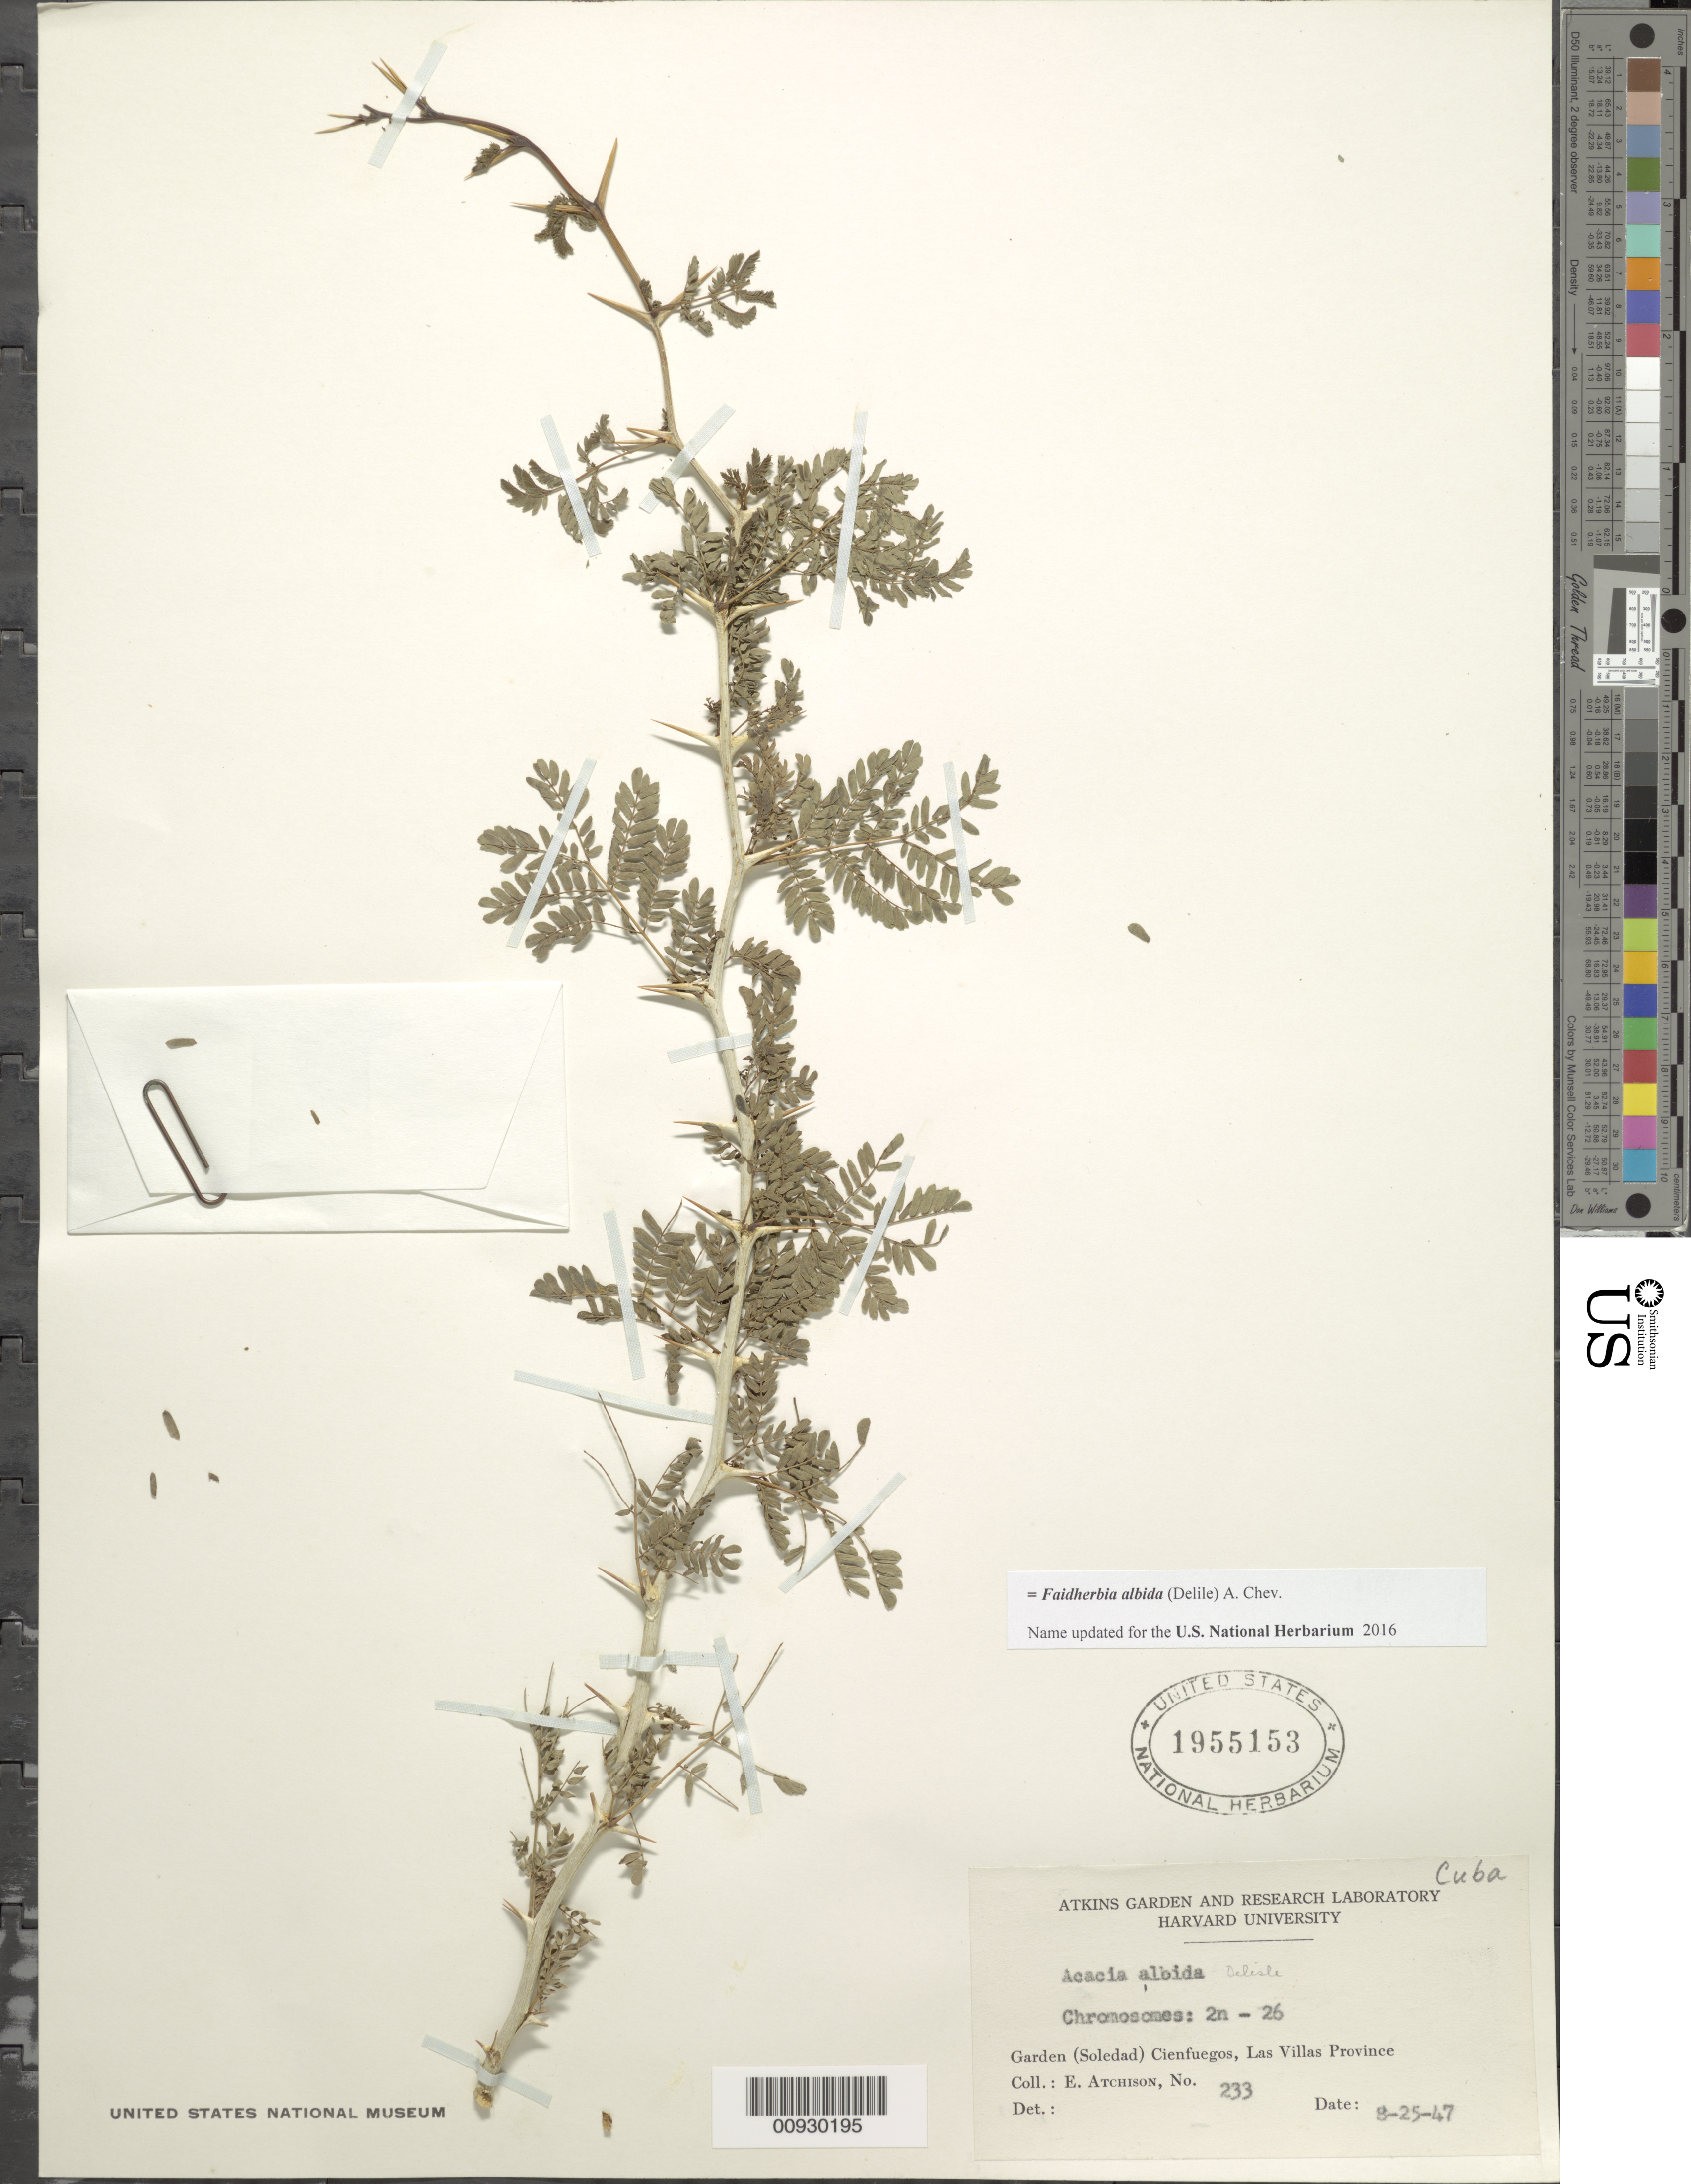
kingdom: Plantae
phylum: Tracheophyta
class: Magnoliopsida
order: Fabales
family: Fabaceae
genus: Faidherbia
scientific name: Faidherbia sp.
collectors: E. Atchison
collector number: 233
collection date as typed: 25 Aug 1947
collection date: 1947-08-25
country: Cuba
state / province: Cienfuegos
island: Cuba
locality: Soledad Garden, Cienfuegos, Las Villas Province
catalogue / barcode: US 1955153